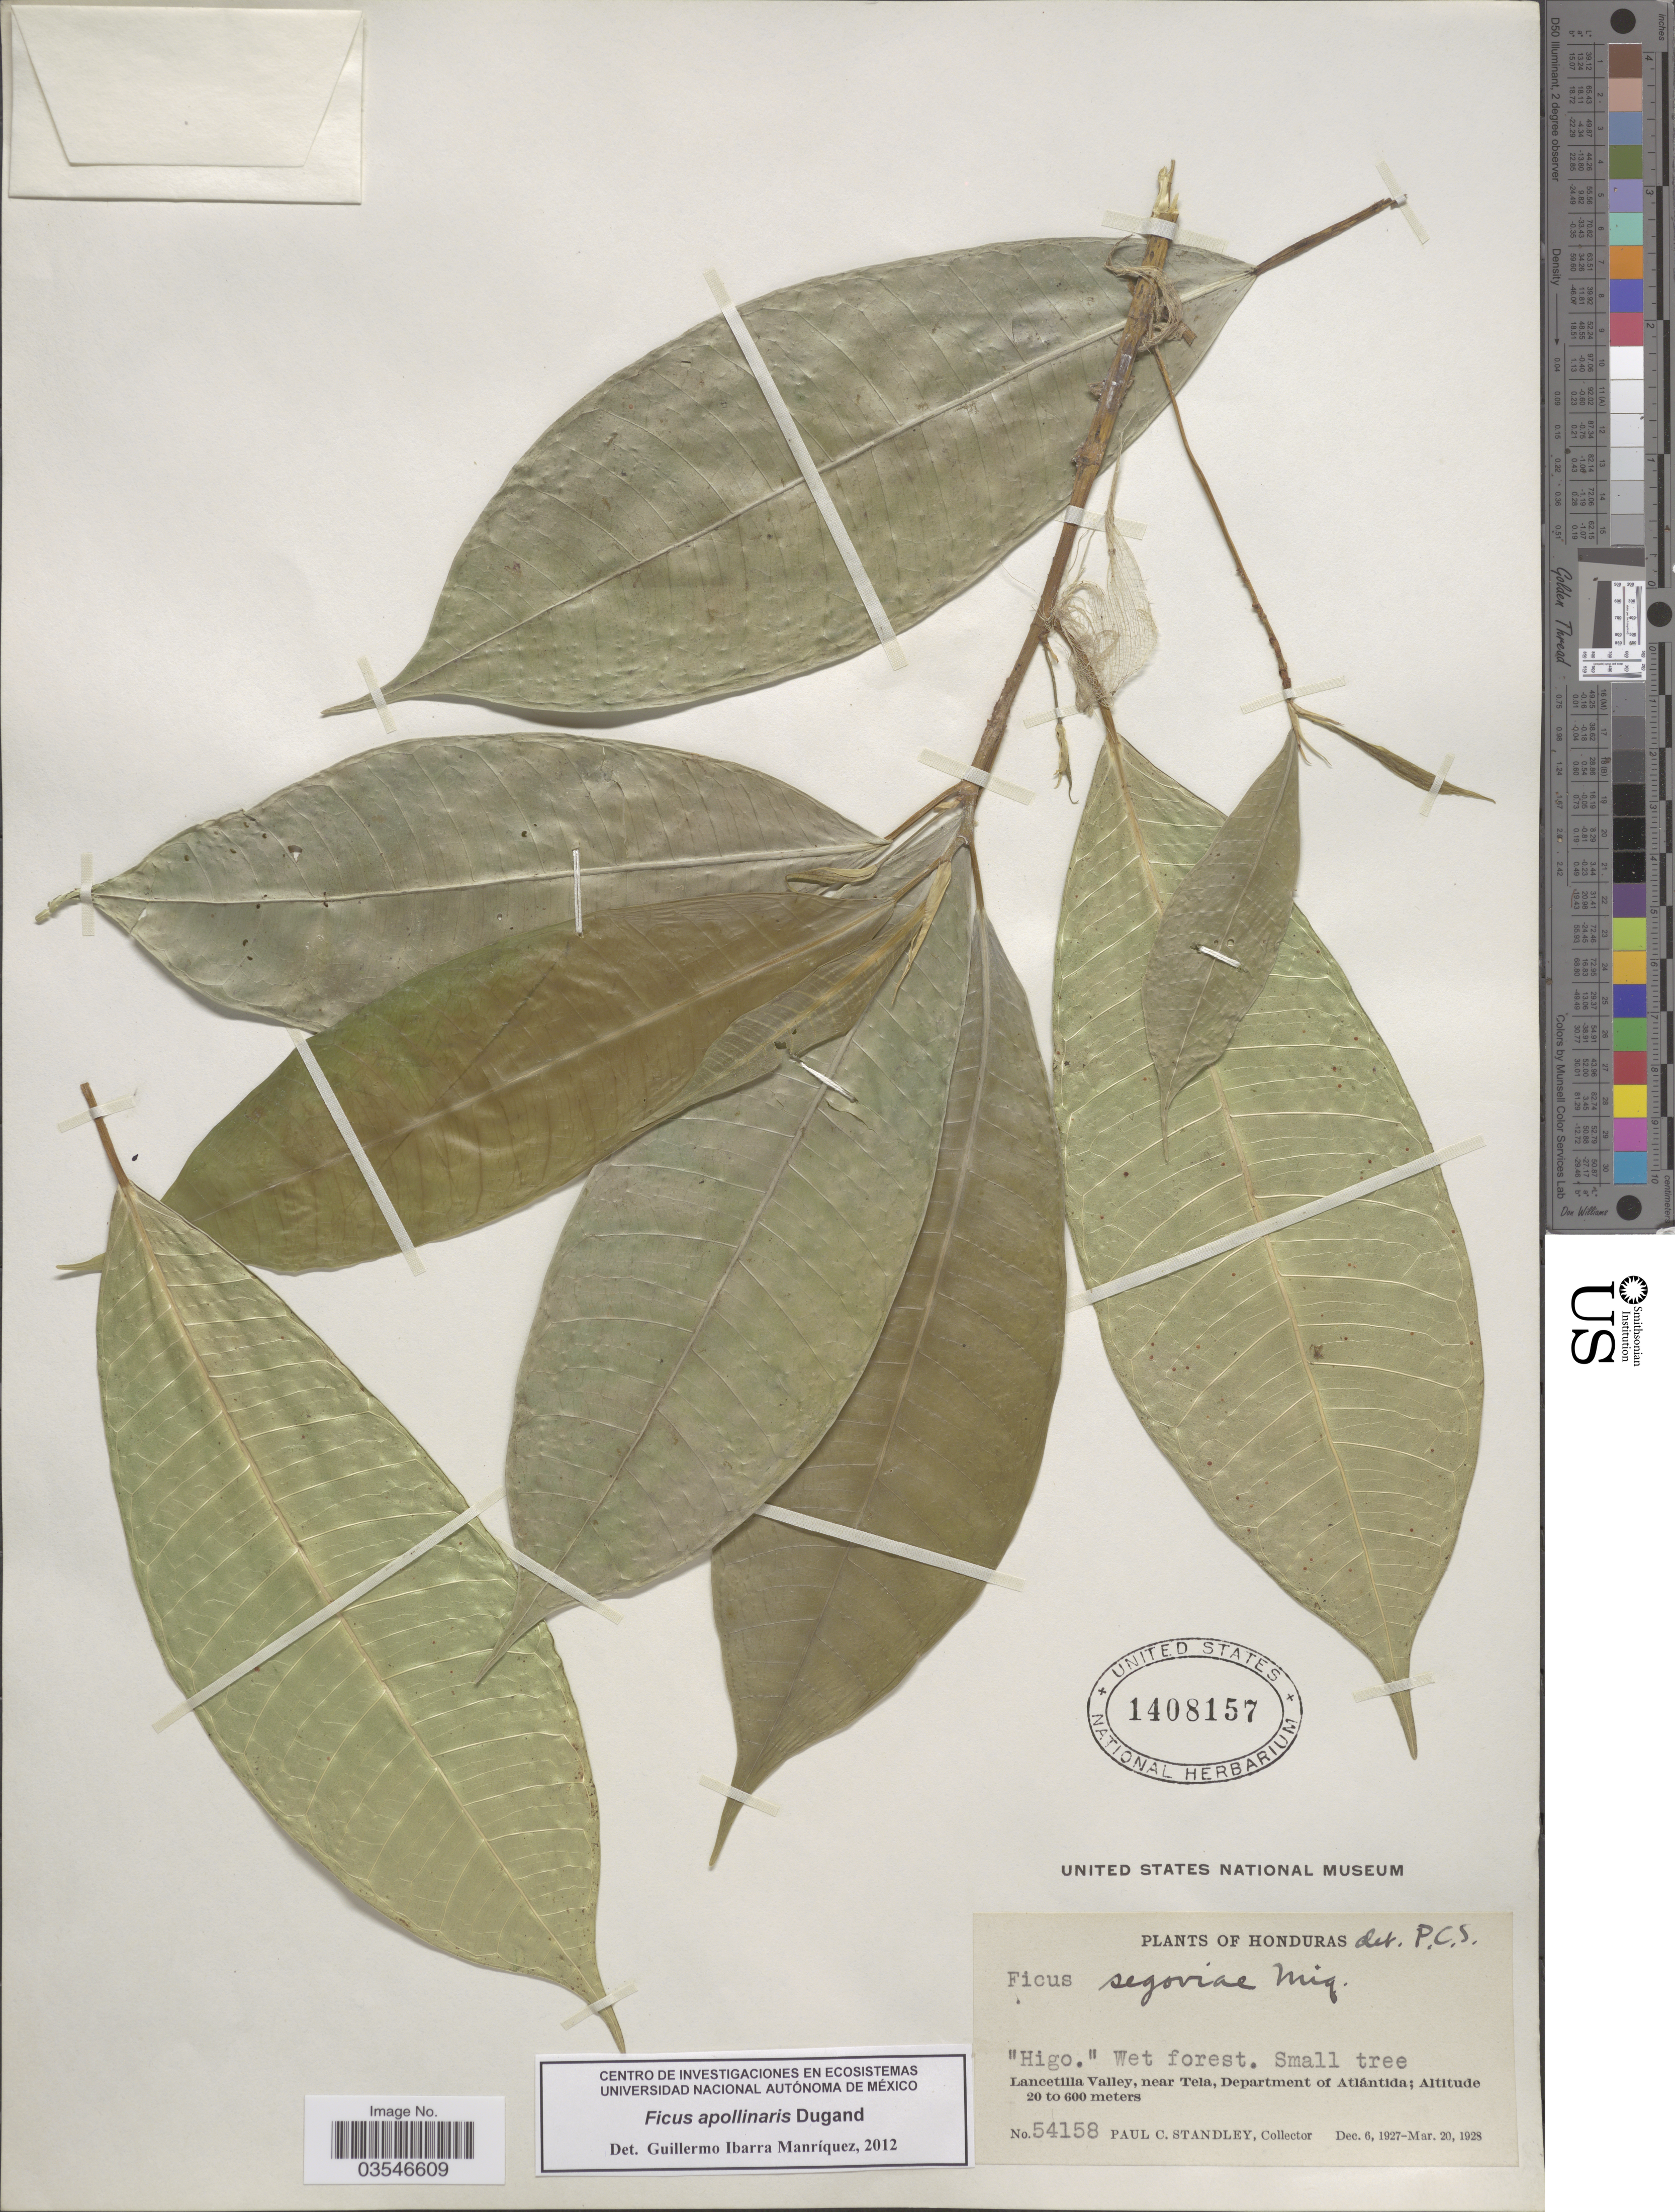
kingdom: Plantae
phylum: Tracheophyta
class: Magnoliopsida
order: Rosales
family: Moraceae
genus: Ficus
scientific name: Ficus apollinaris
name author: Dugand G.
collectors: P. C. Standley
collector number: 54158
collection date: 1927-12-06/1928-03-20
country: Honduras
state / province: Atlantida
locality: Lancetilla Valley, near Tela, Department of Atlántida.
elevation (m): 20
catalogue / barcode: US 1408157